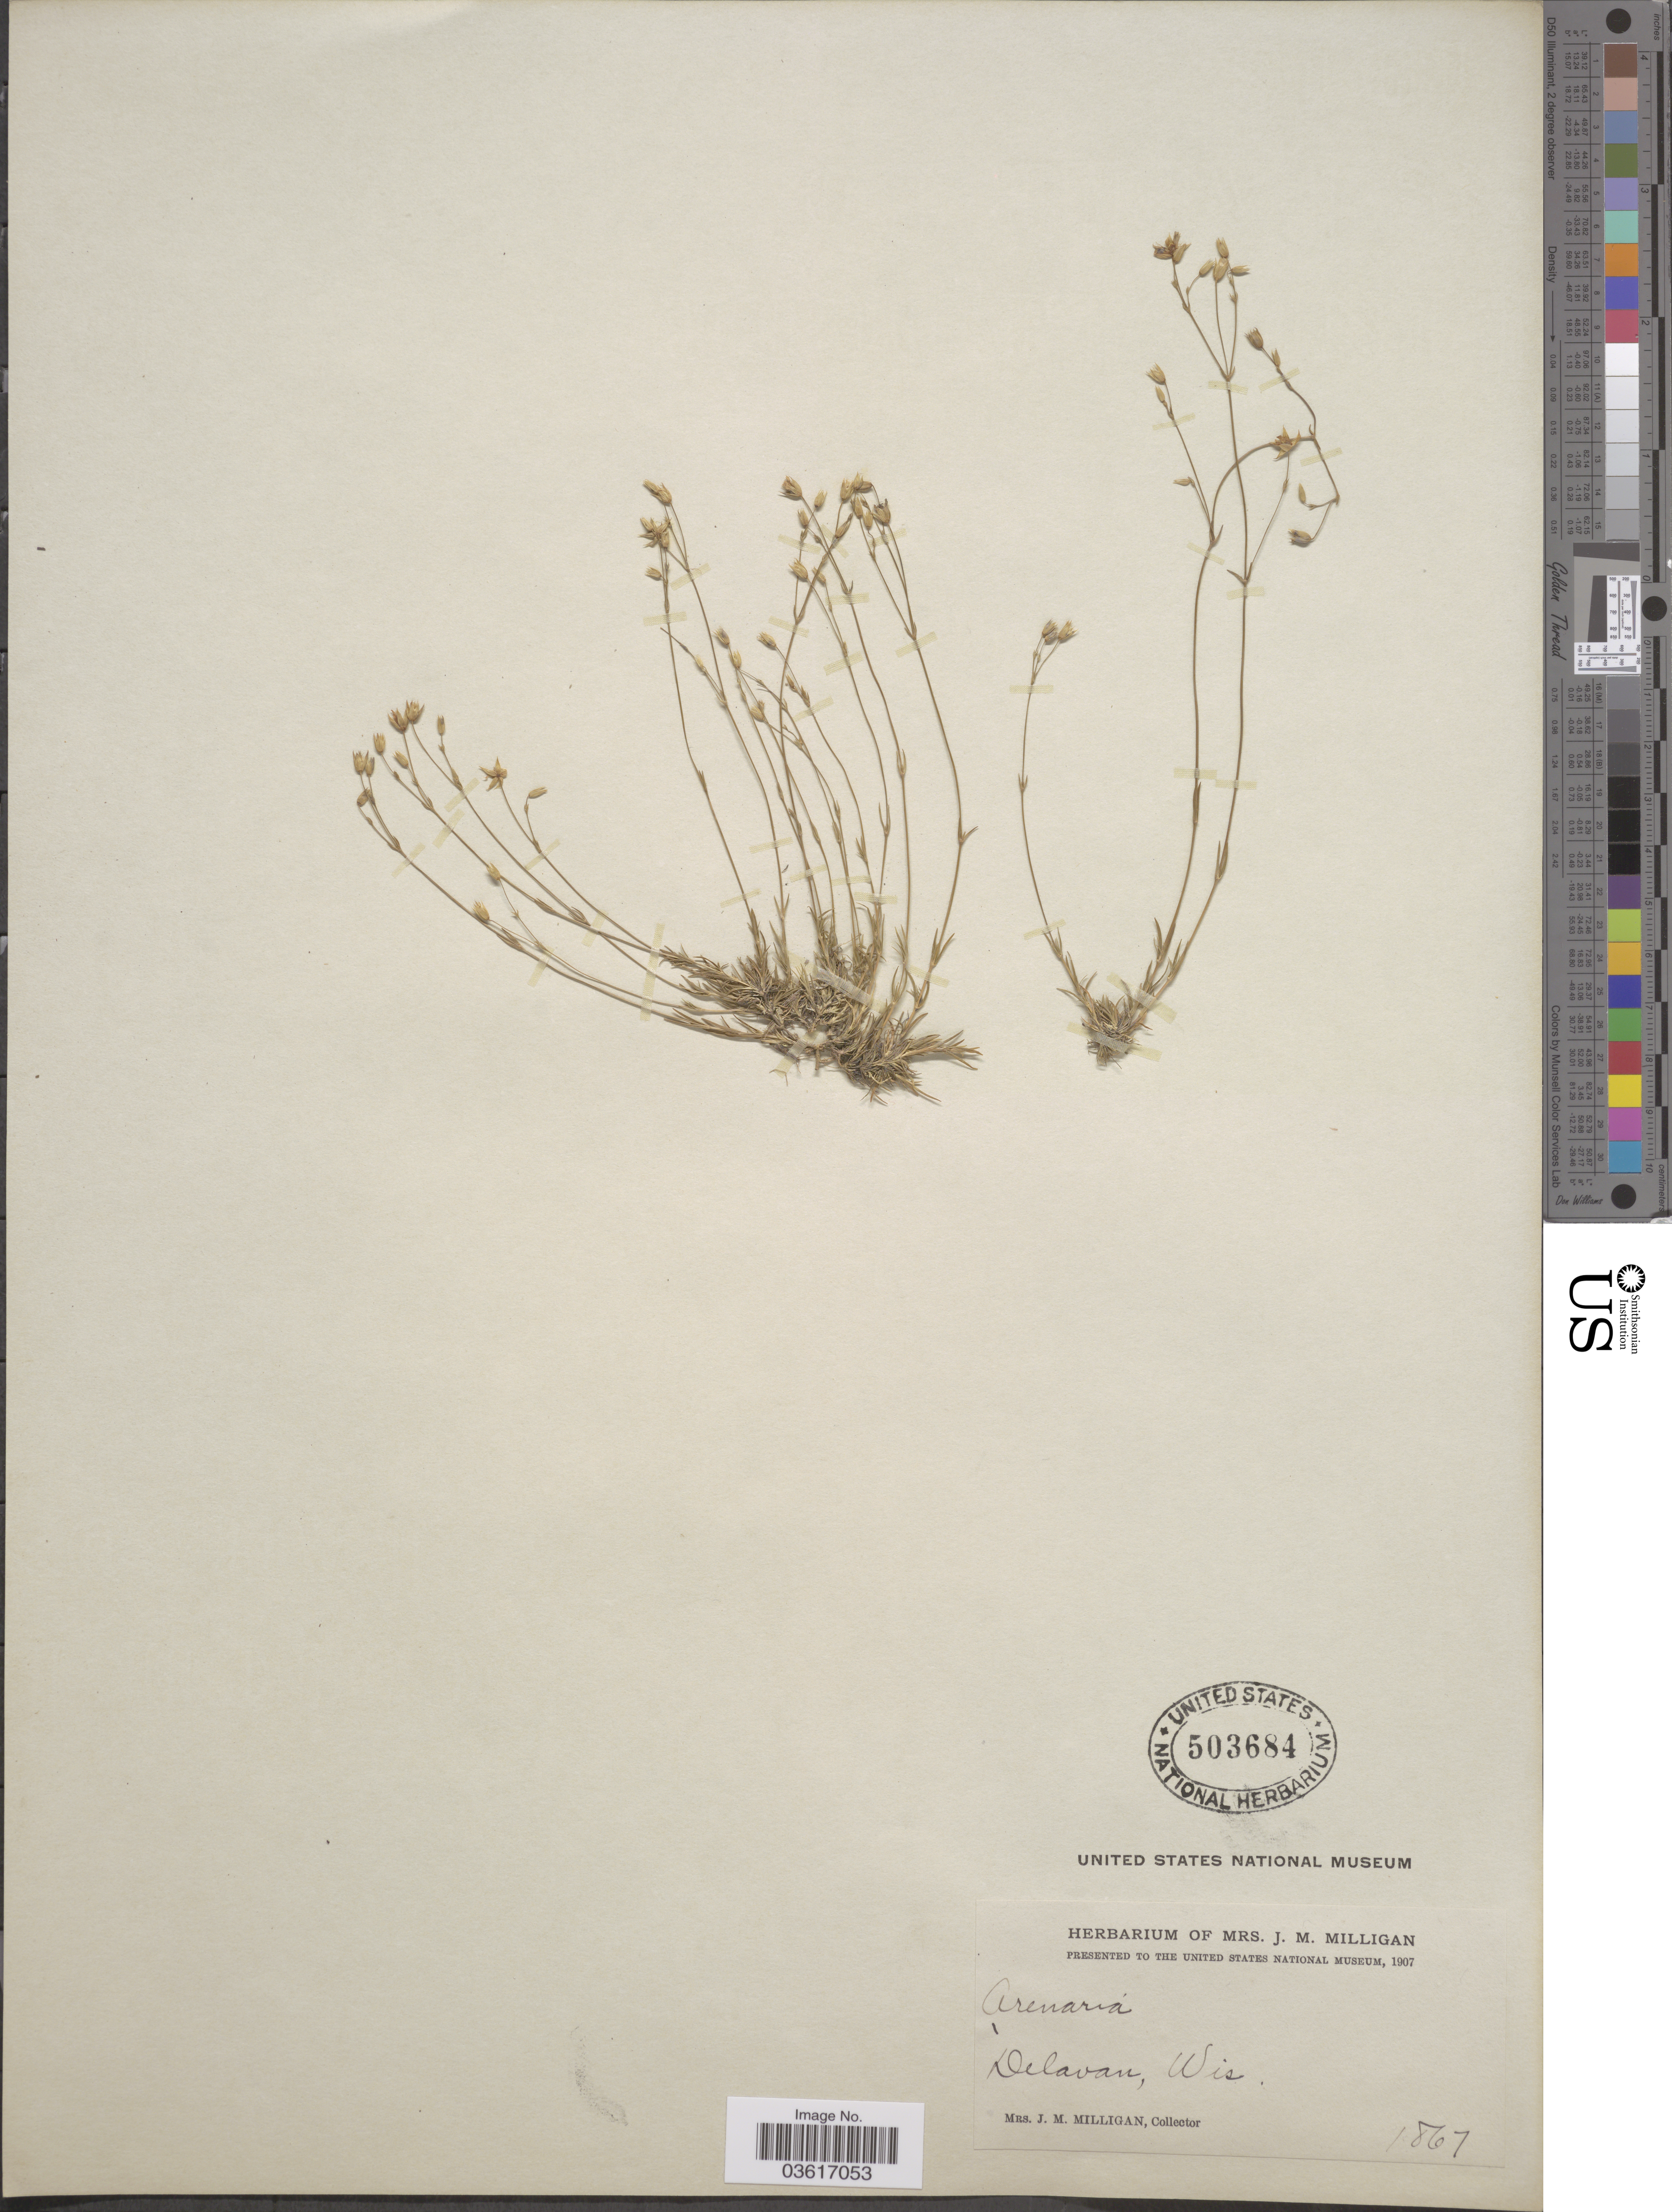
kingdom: Plantae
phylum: Tracheophyta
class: Magnoliopsida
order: Caryophyllales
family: Caryophyllaceae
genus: Minuartia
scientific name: Minuartia sp.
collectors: J. Milligan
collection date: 1867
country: United States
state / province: Wisconsin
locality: Delavan, Wis.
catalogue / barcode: US 503684